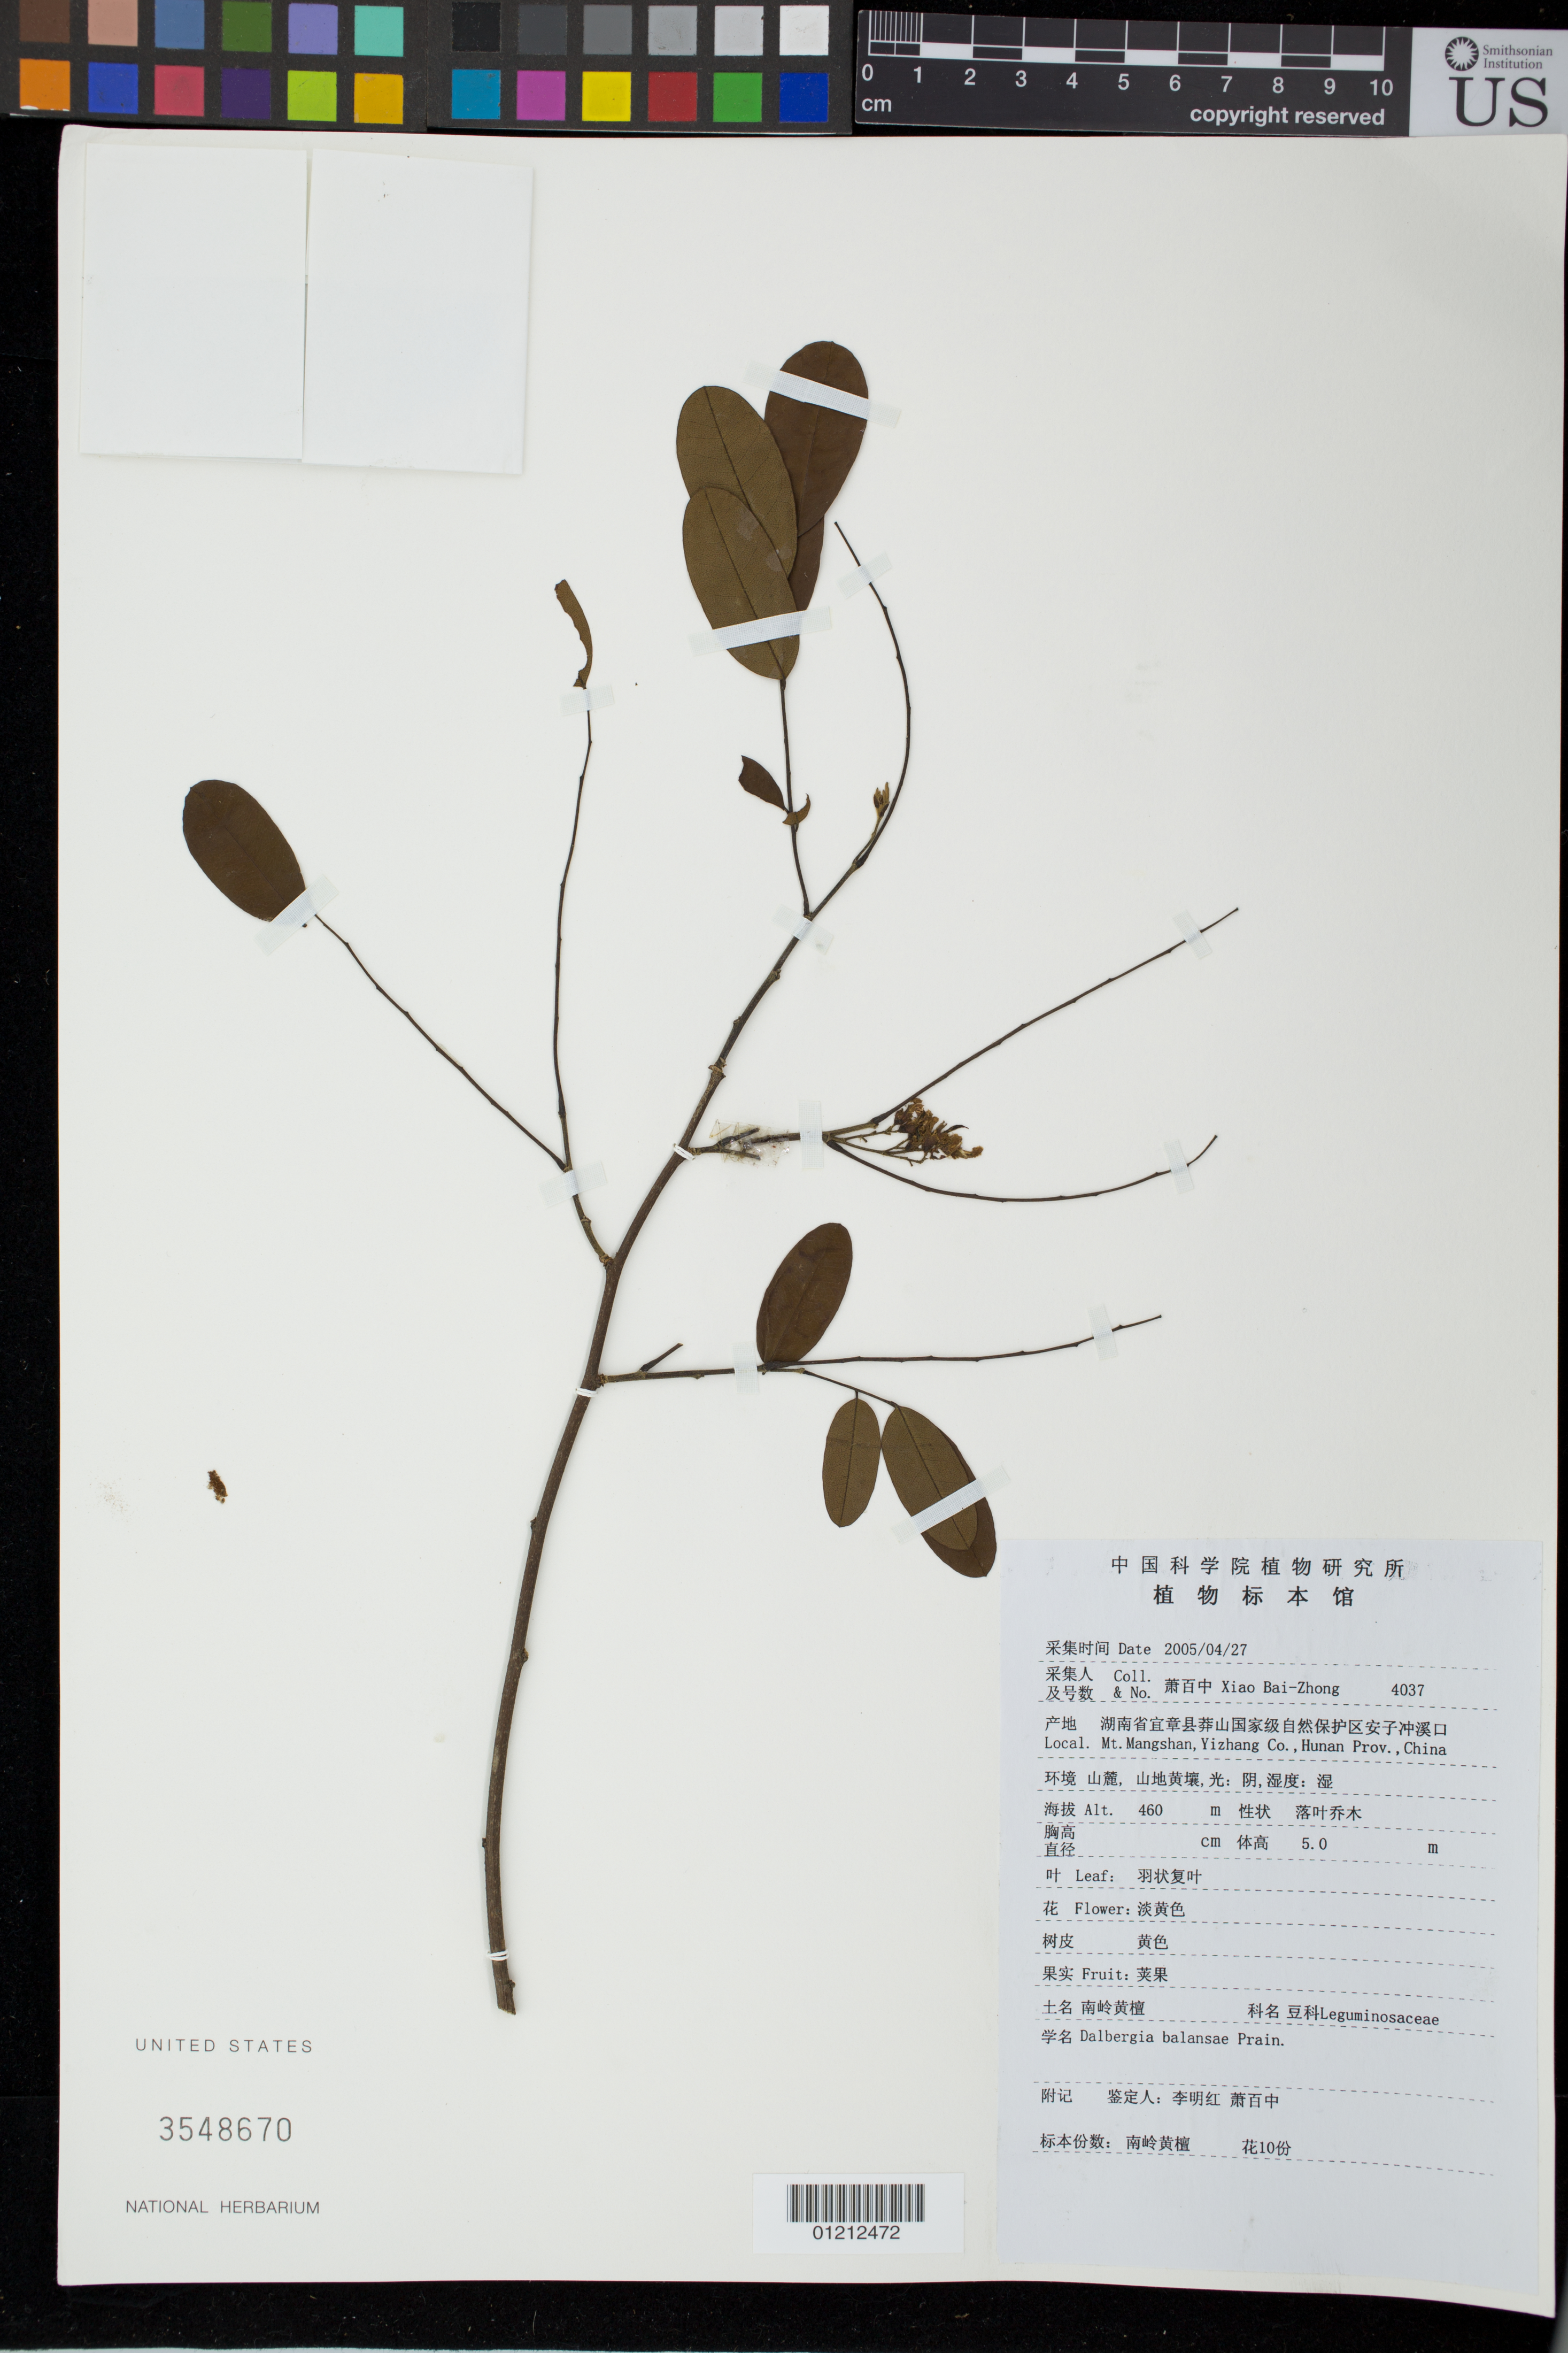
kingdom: Plantae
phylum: Tracheophyta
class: Magnoliopsida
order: Fabales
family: Fabaceae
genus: Dalbergia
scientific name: Dalbergia balansae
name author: Prain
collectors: B. Z. Xiao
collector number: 4037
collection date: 2005-04-27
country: China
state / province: Hunan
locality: Mt. Mangshan, Yizhang Co.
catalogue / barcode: US 3548670